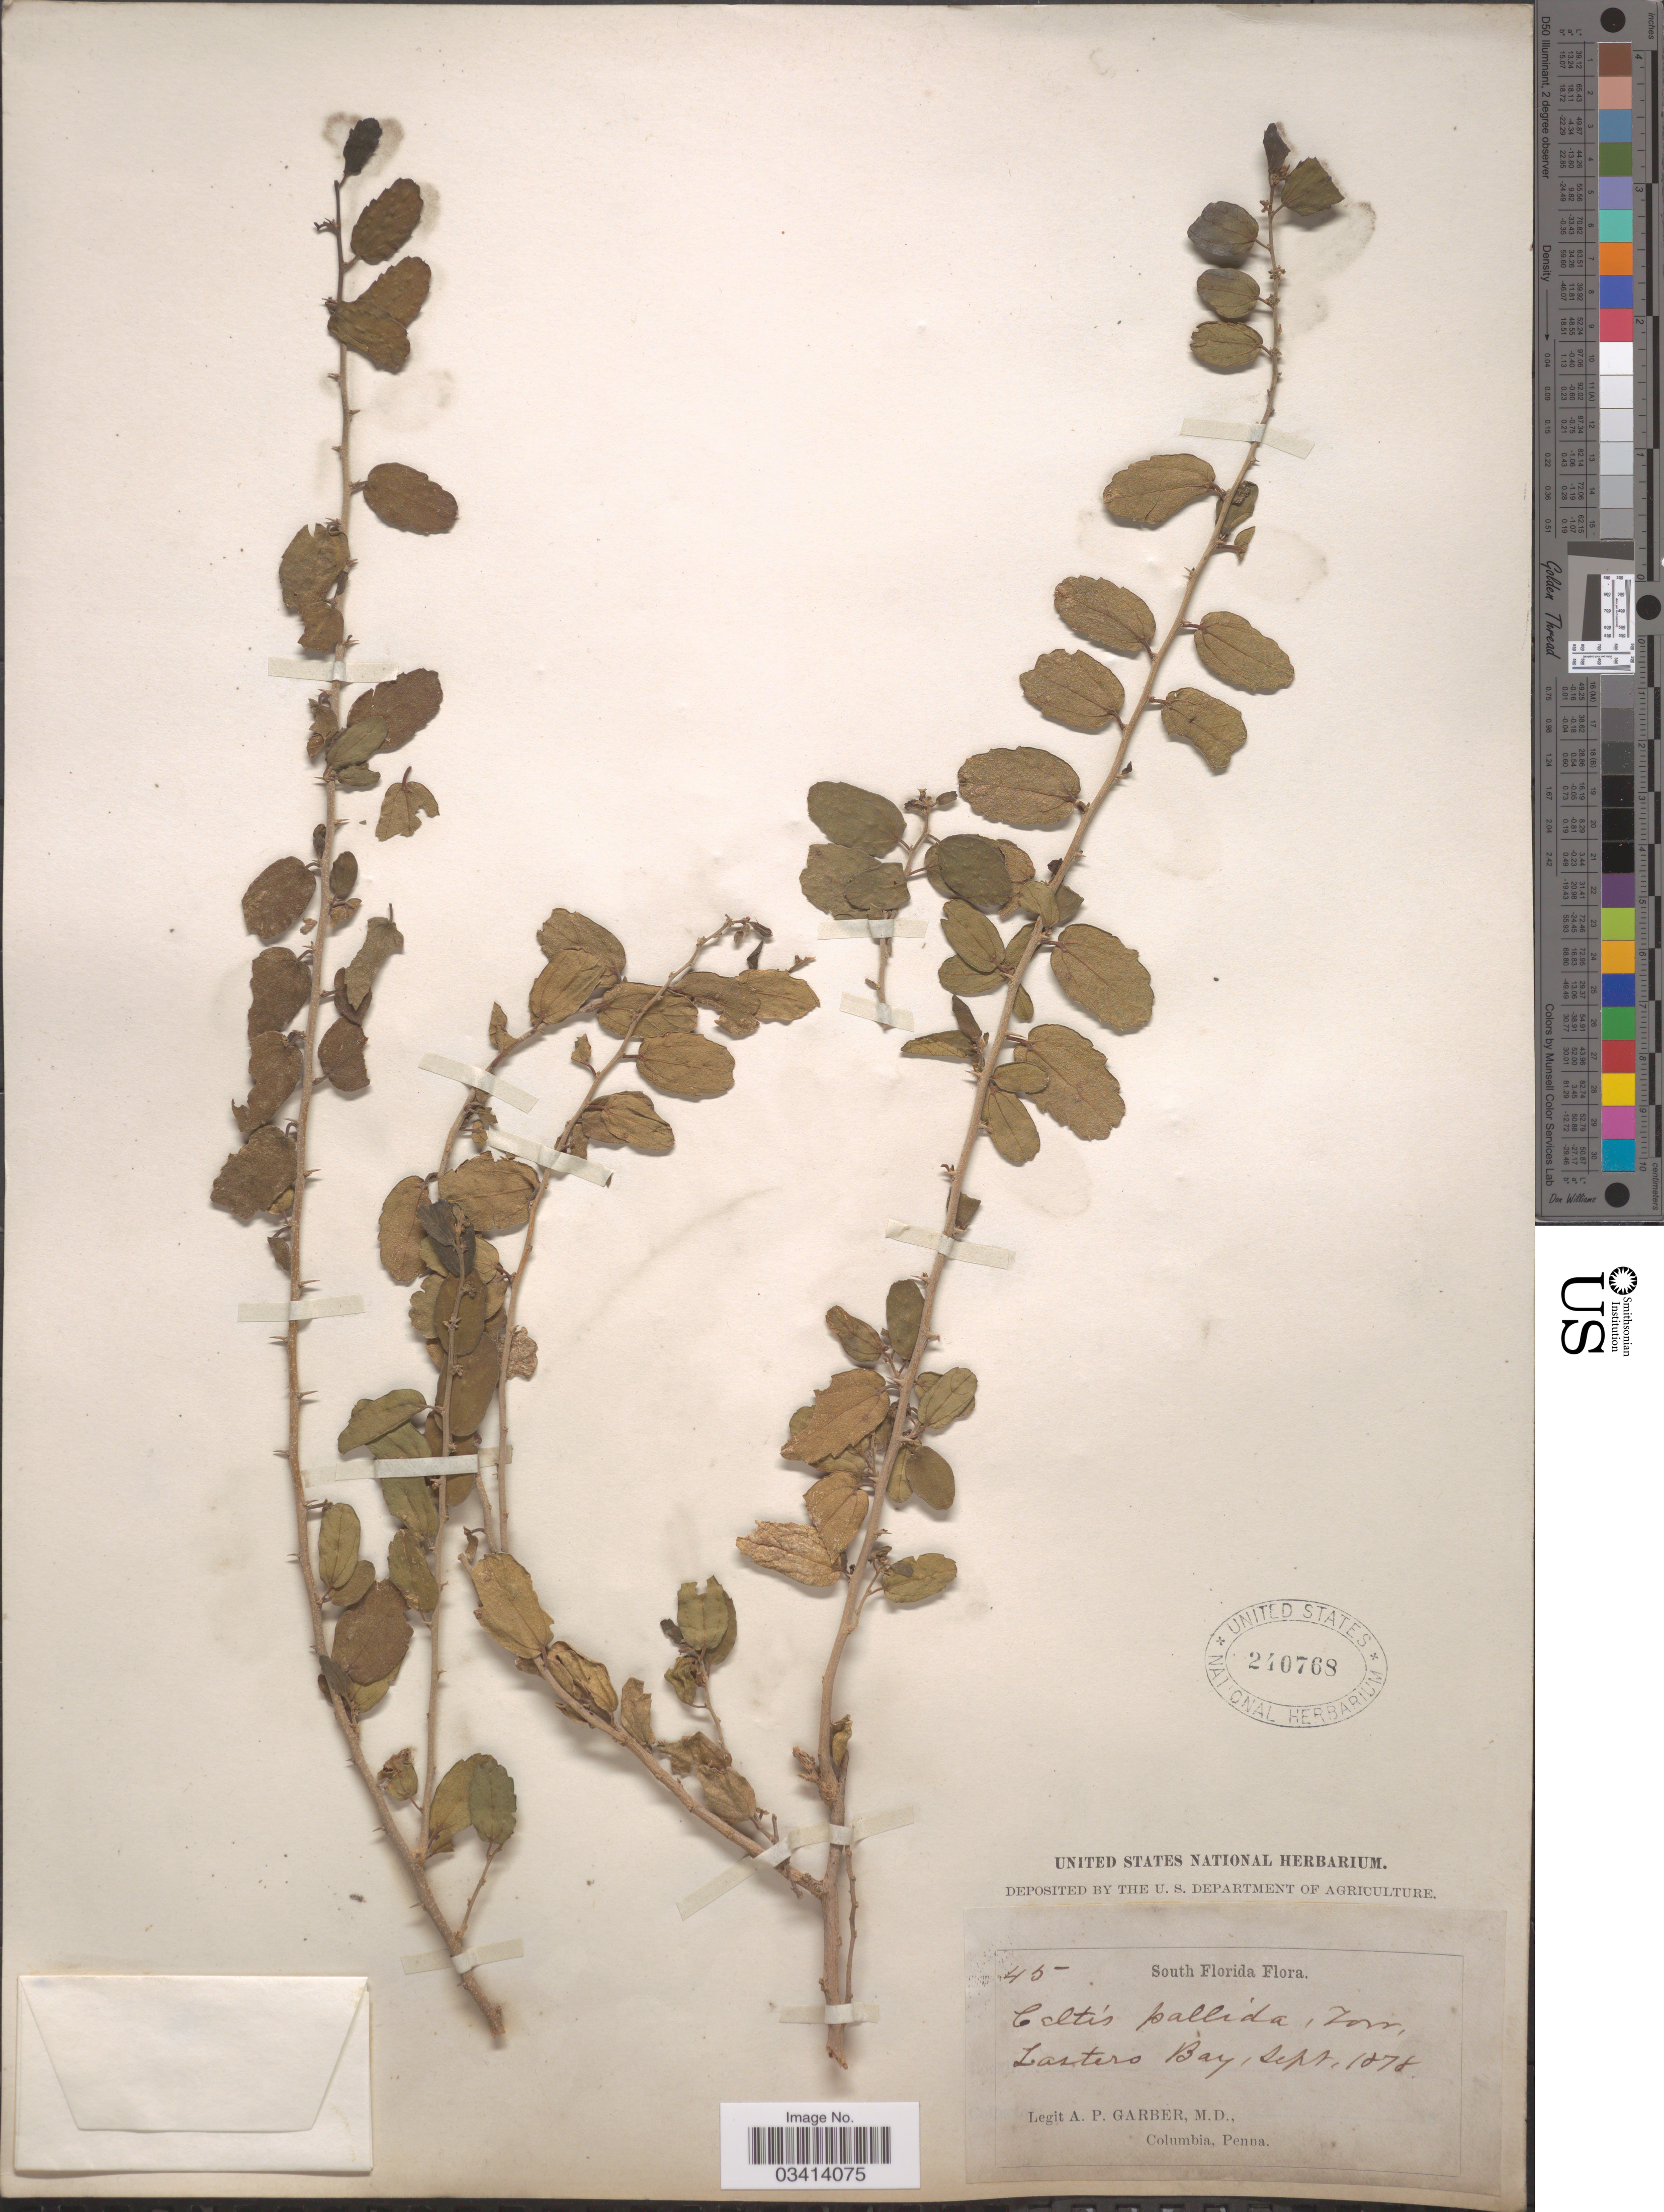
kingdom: Plantae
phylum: Tracheophyta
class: Magnoliopsida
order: Rosales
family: Cannabaceae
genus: Celtis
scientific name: Celtis pallida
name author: Torr. in Emory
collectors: A. P. Garber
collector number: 45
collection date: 1878-09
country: United States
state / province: Florida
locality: South Florida. Lastero Bay.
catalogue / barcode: US 240768